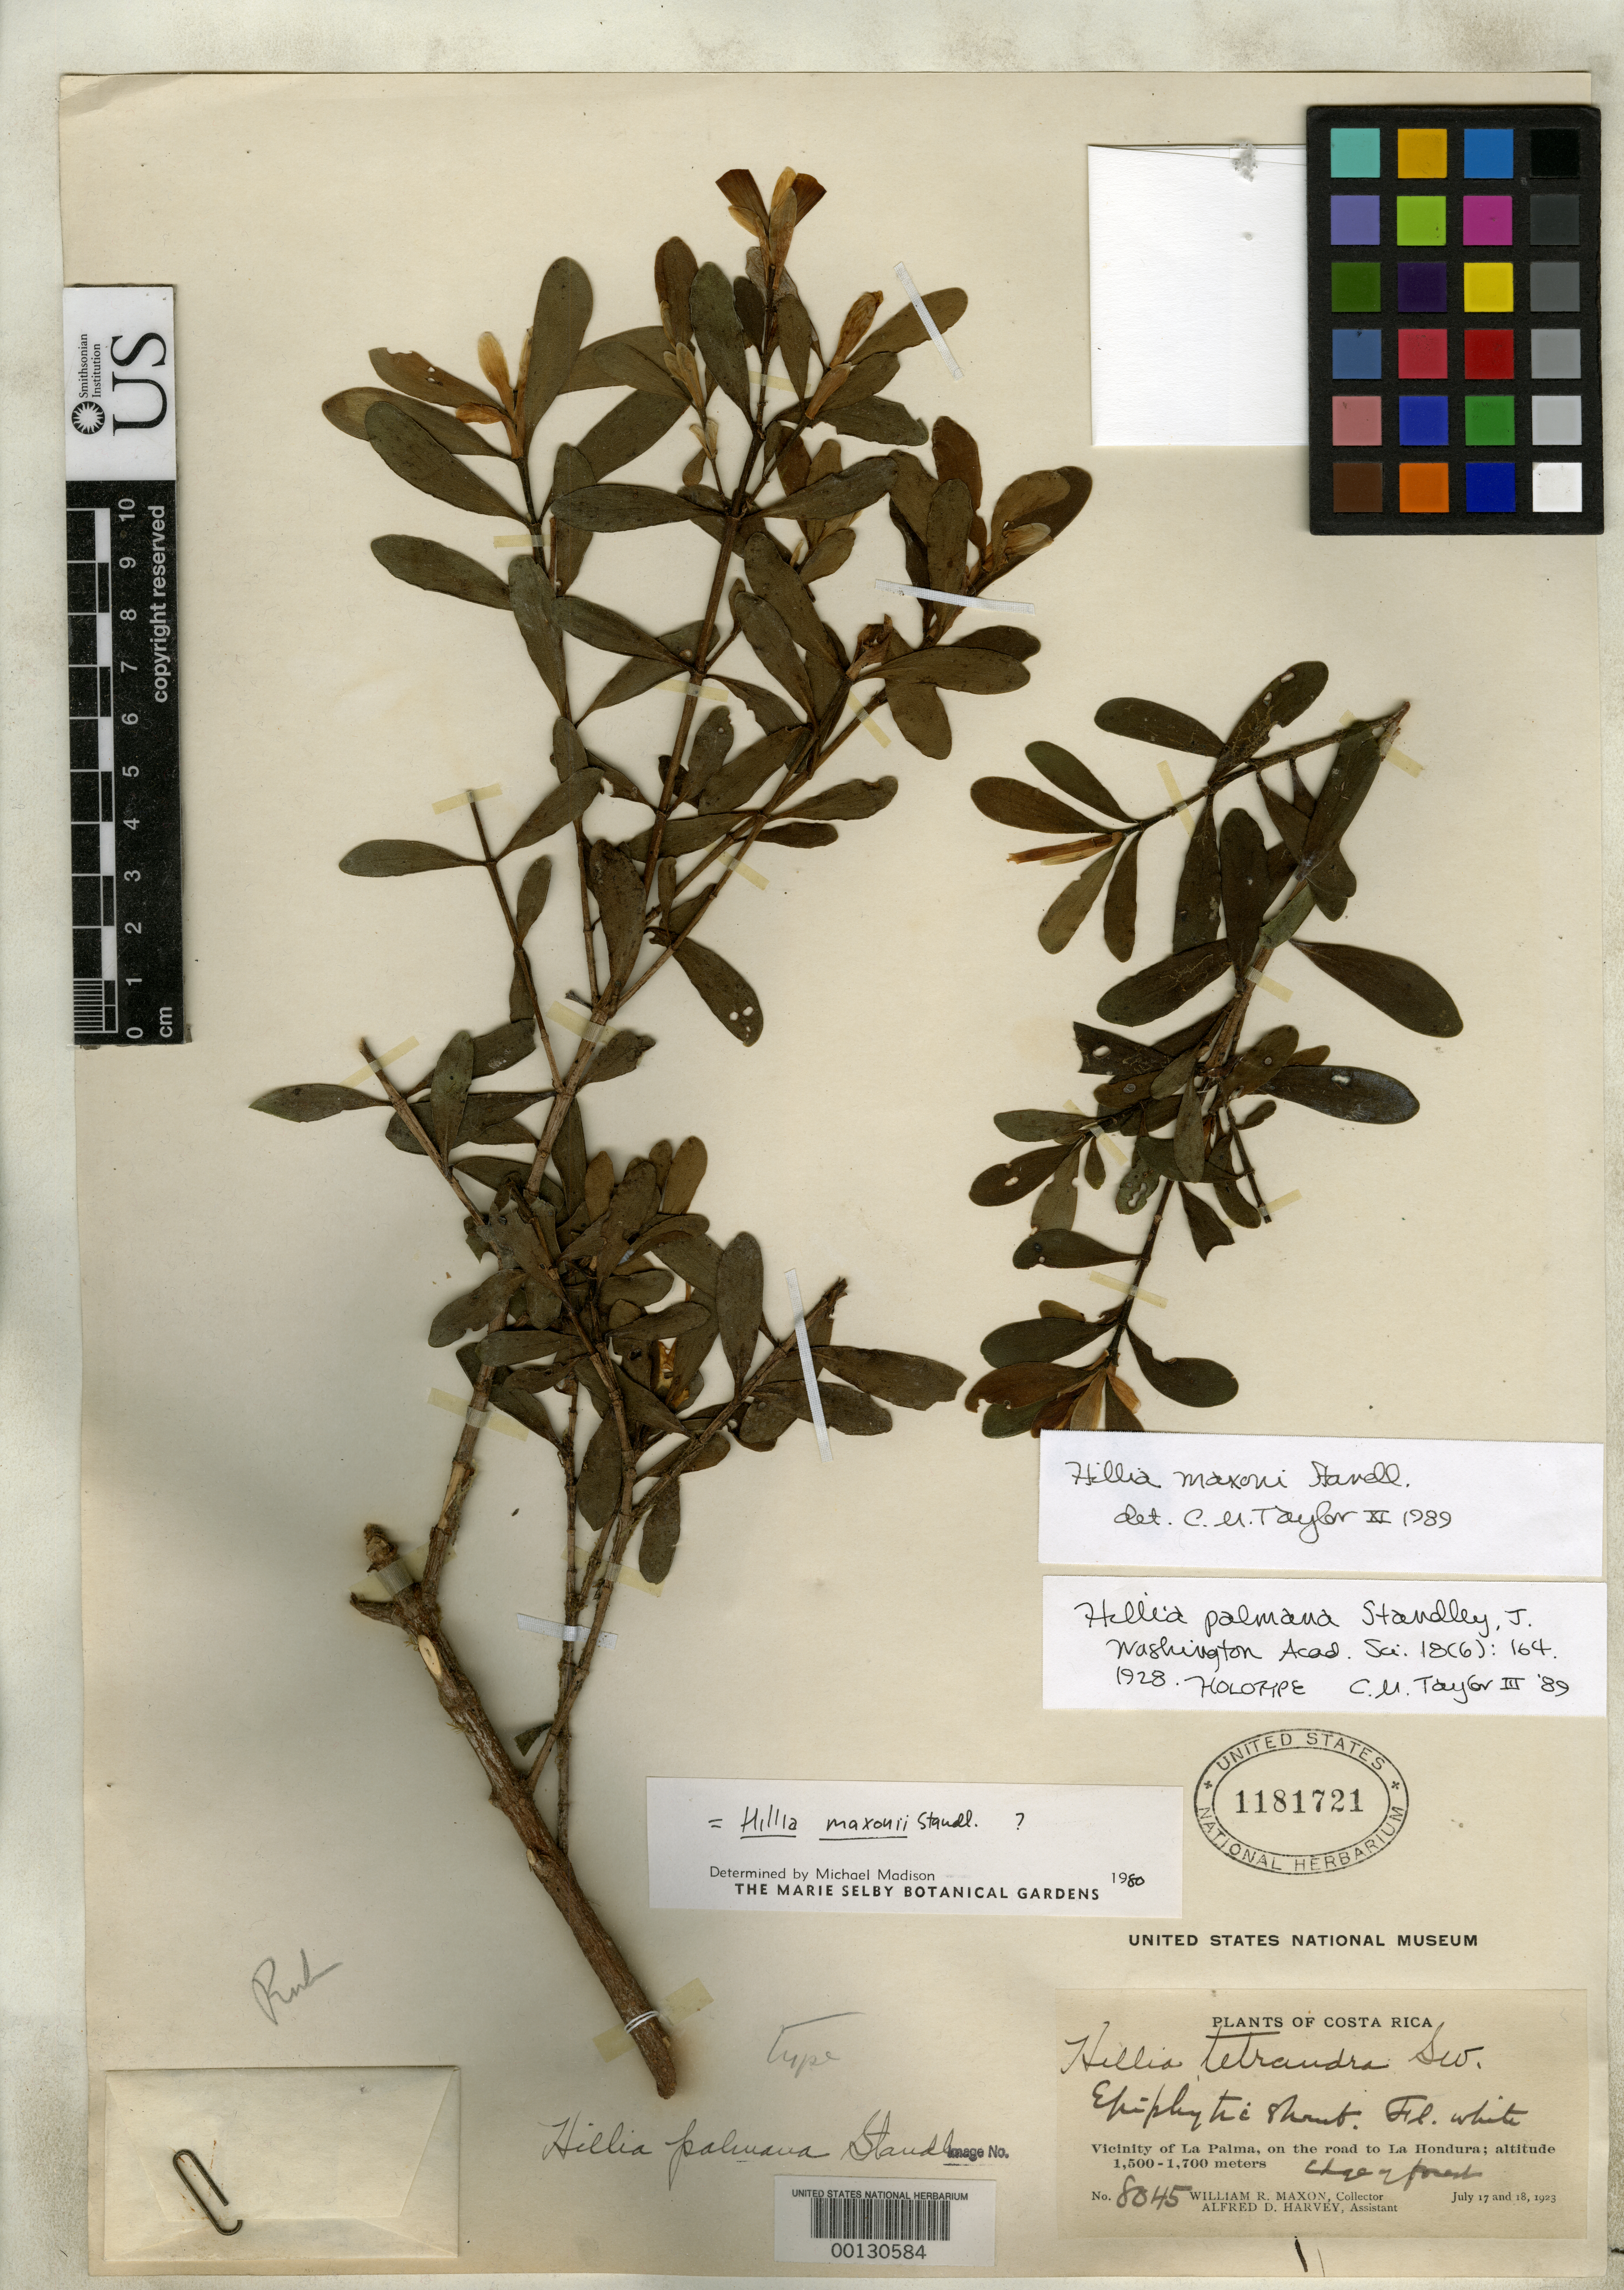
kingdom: Plantae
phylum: Tracheophyta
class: Magnoliopsida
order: Gentianales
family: Rubiaceae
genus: Hillia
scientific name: Hillia palmana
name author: Standl.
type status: Holotype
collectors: W. R. Maxon & A. D. Harvey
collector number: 8045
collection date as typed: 17 Jul 1913 to 18 Jul 1913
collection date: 1913-07-17/1913-07-18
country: Costa Rica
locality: Vicinity of La Palma, on road to La Hondura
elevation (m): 1500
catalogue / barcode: US 1181721